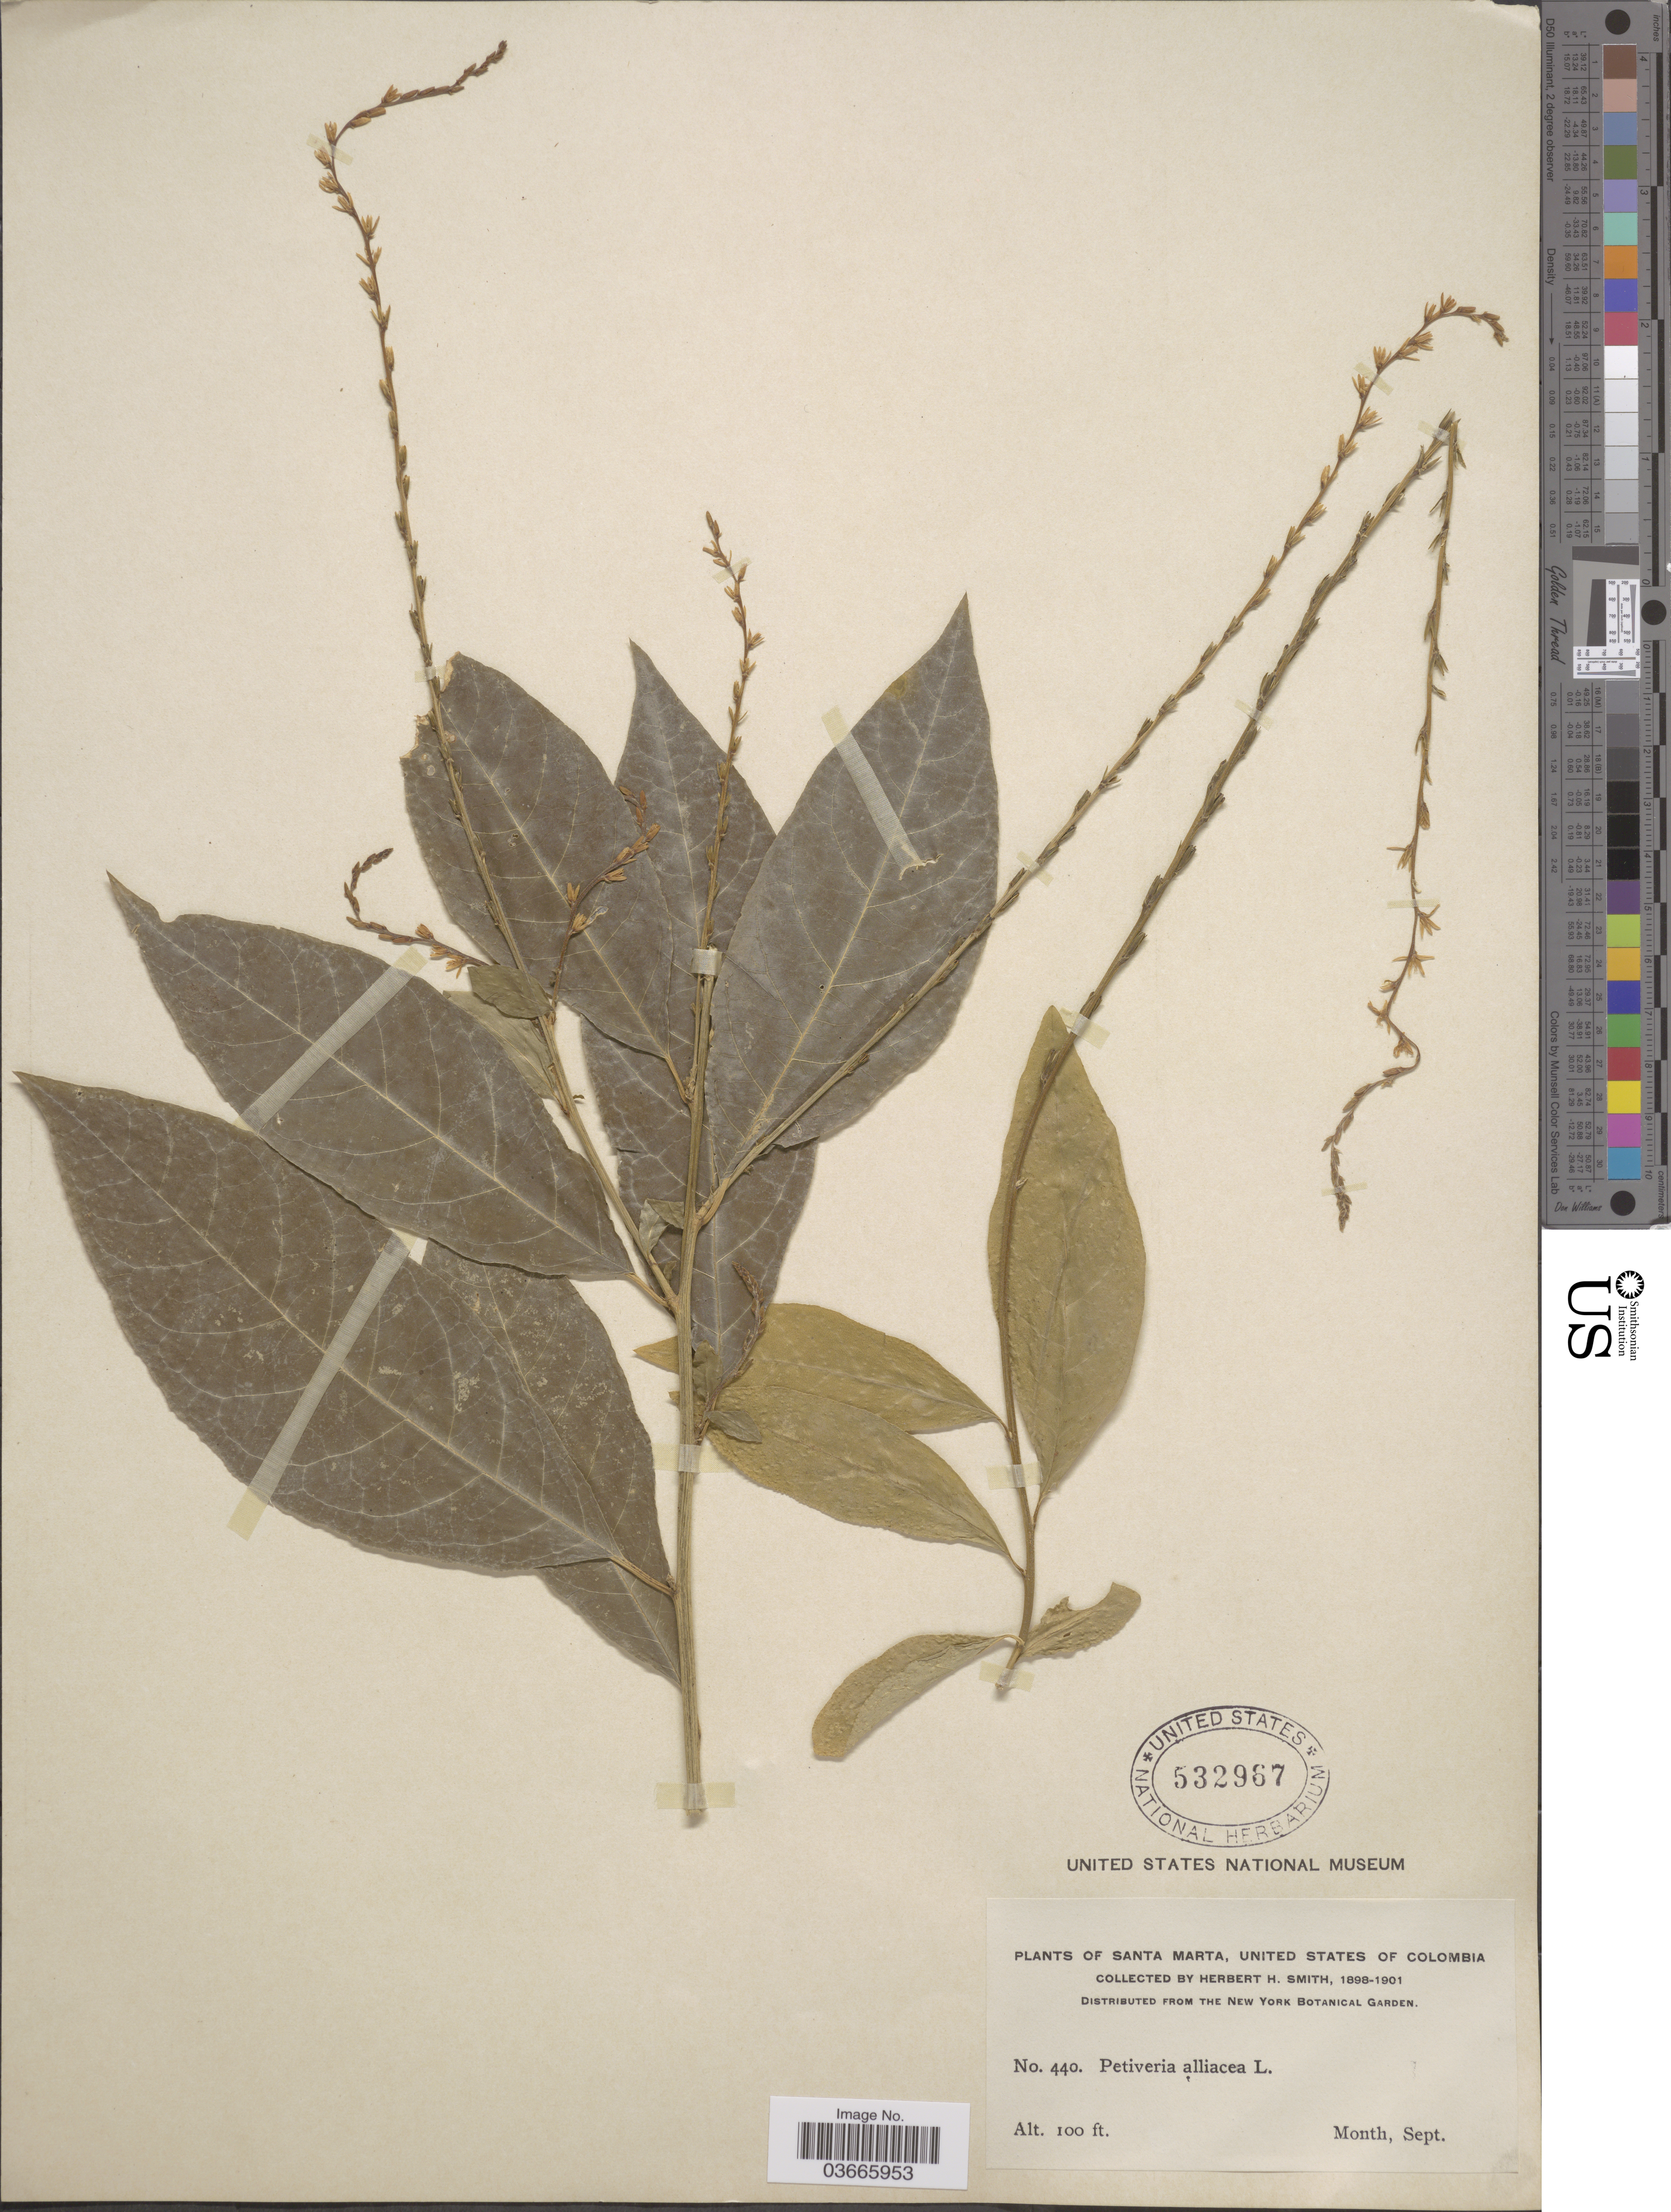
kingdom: Plantae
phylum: Tracheophyta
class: Magnoliopsida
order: Caryophyllales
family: Phytolaccaceae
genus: Petiveria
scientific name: Petiveria alliacea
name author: L.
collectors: Herbert H. Smith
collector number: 440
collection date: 1898-09/1901-09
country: Colombia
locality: Santa Marta. United States of Colombia.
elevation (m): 30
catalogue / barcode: US 532967